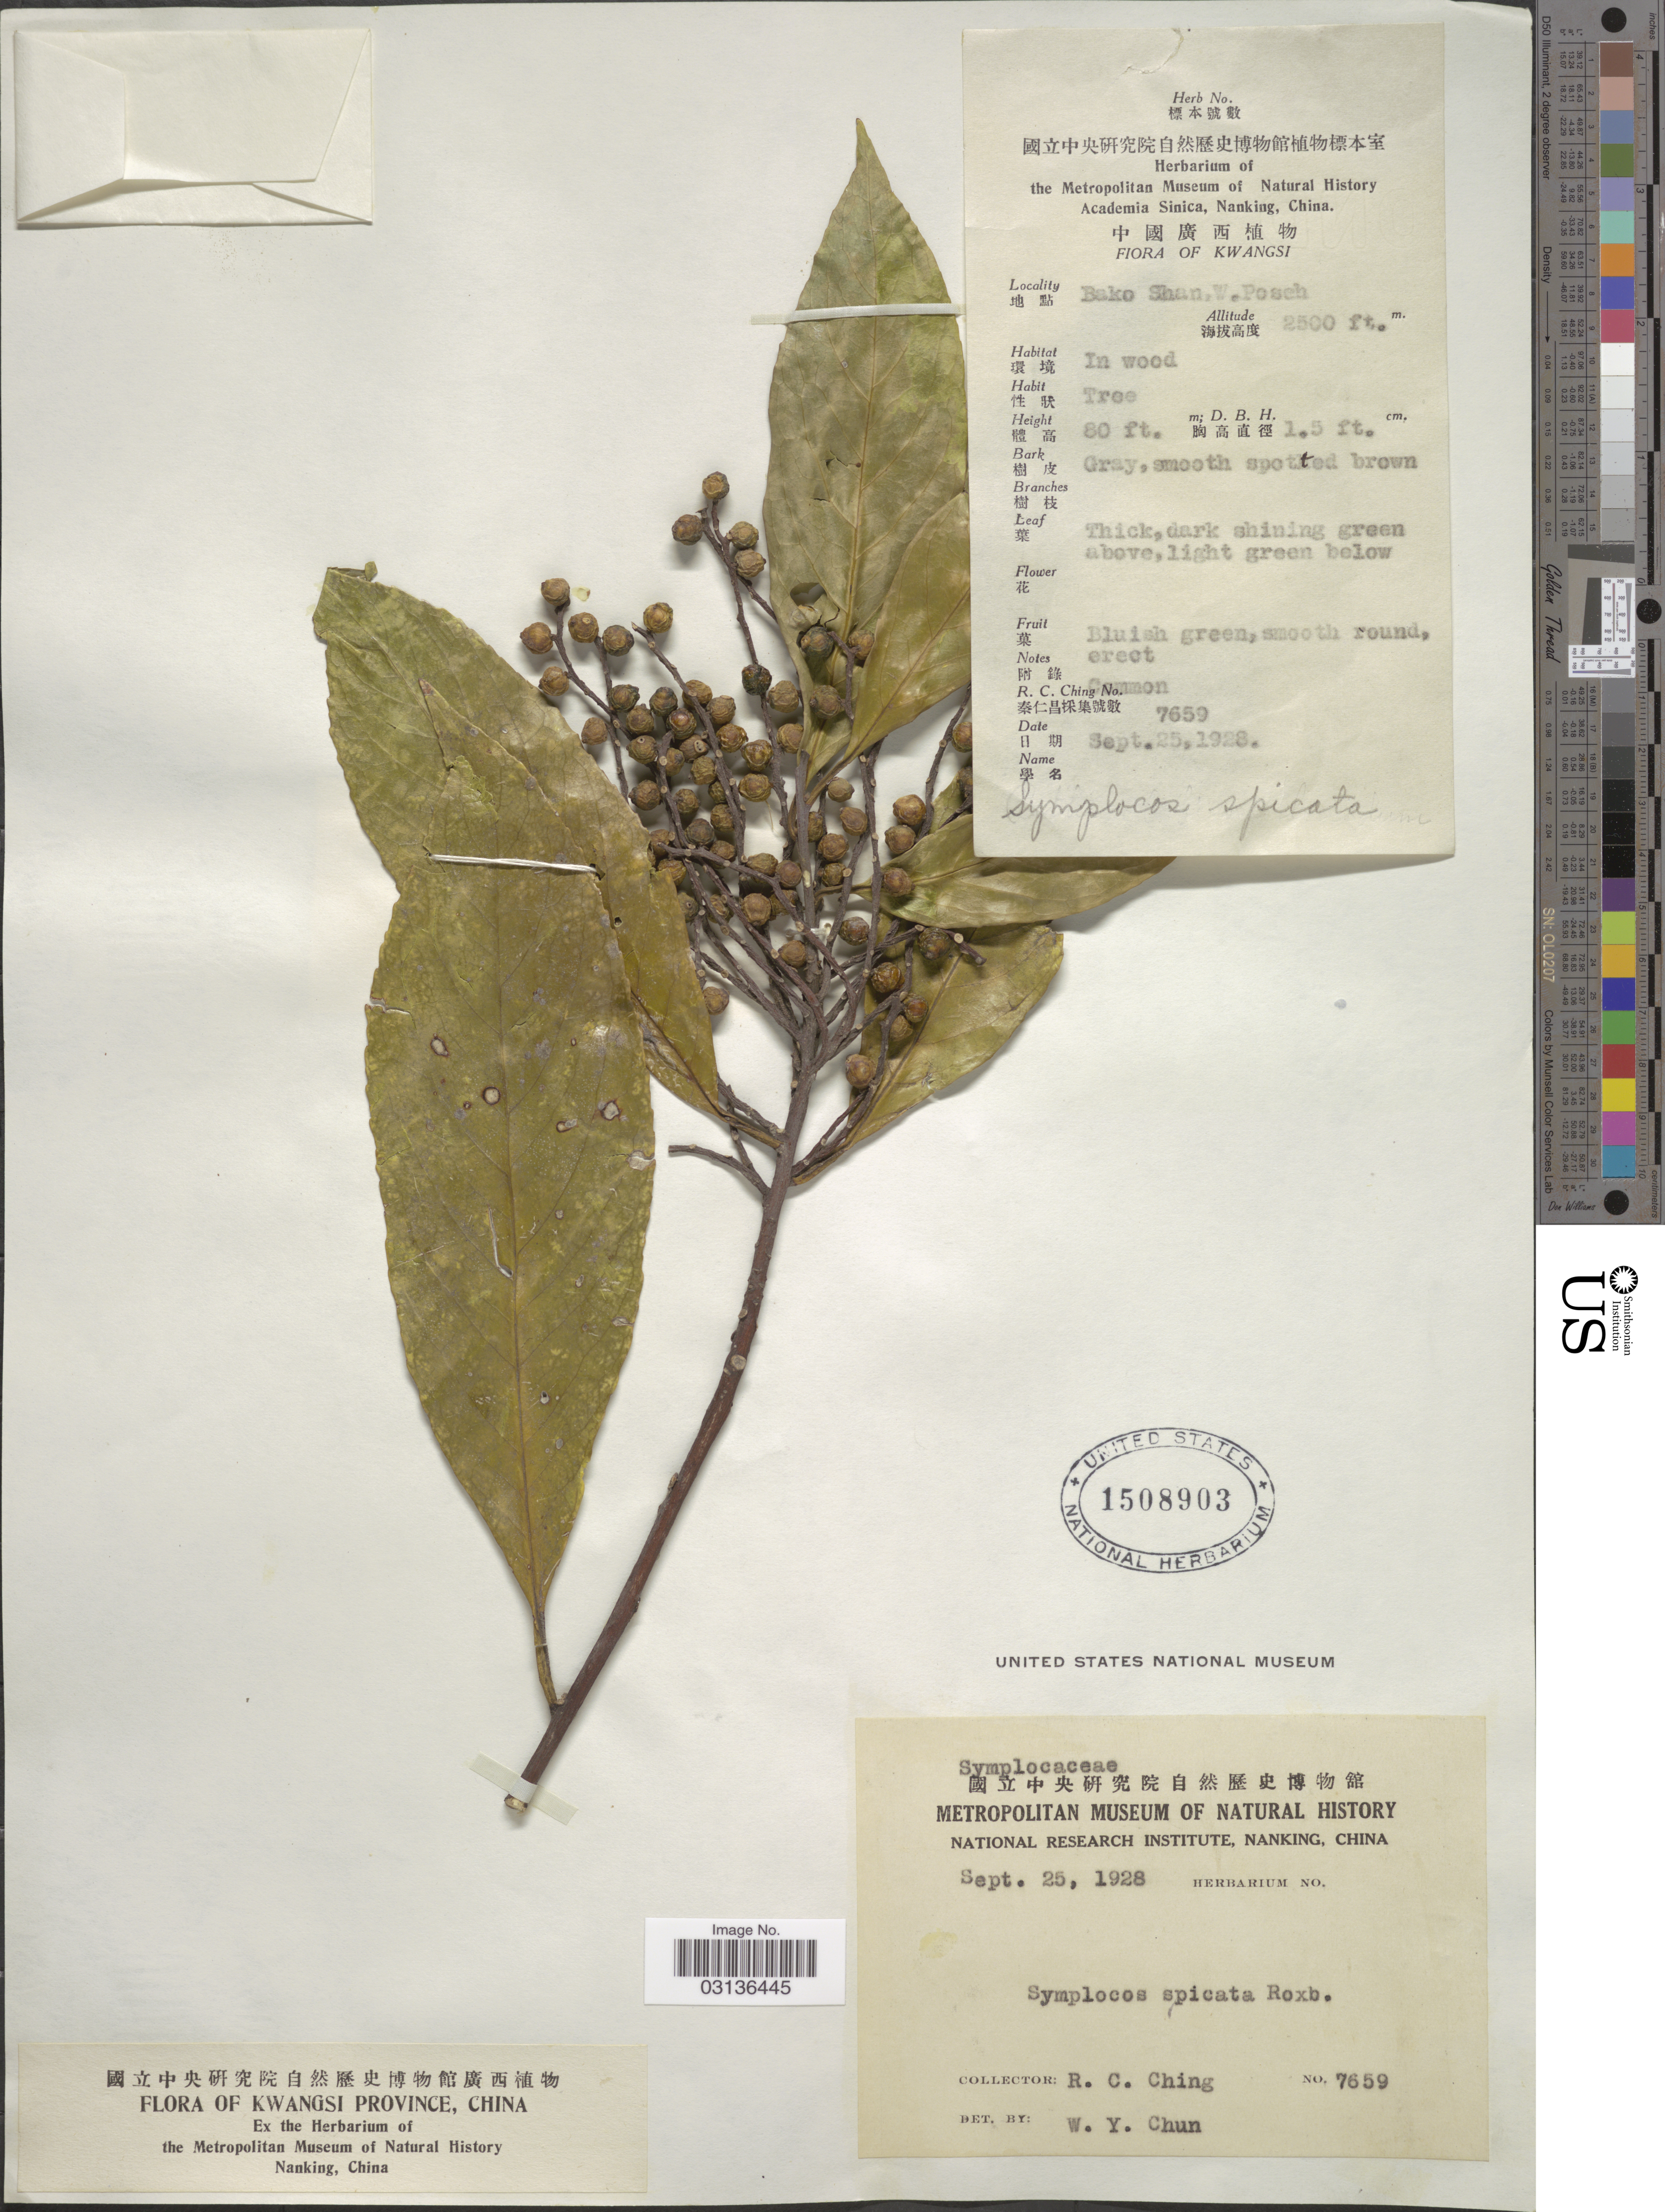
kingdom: Plantae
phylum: Tracheophyta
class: Magnoliopsida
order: Ericales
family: Symplocaceae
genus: Symplocos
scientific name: Symplocos cochinchinensis subsp. laurina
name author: (Retz.) Noot.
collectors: R. C. Ching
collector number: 7659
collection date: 1928-09-25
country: China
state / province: Guangxi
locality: Kwangsi Province. Bako Shan, W. Posch.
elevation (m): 762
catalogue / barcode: US 1508903